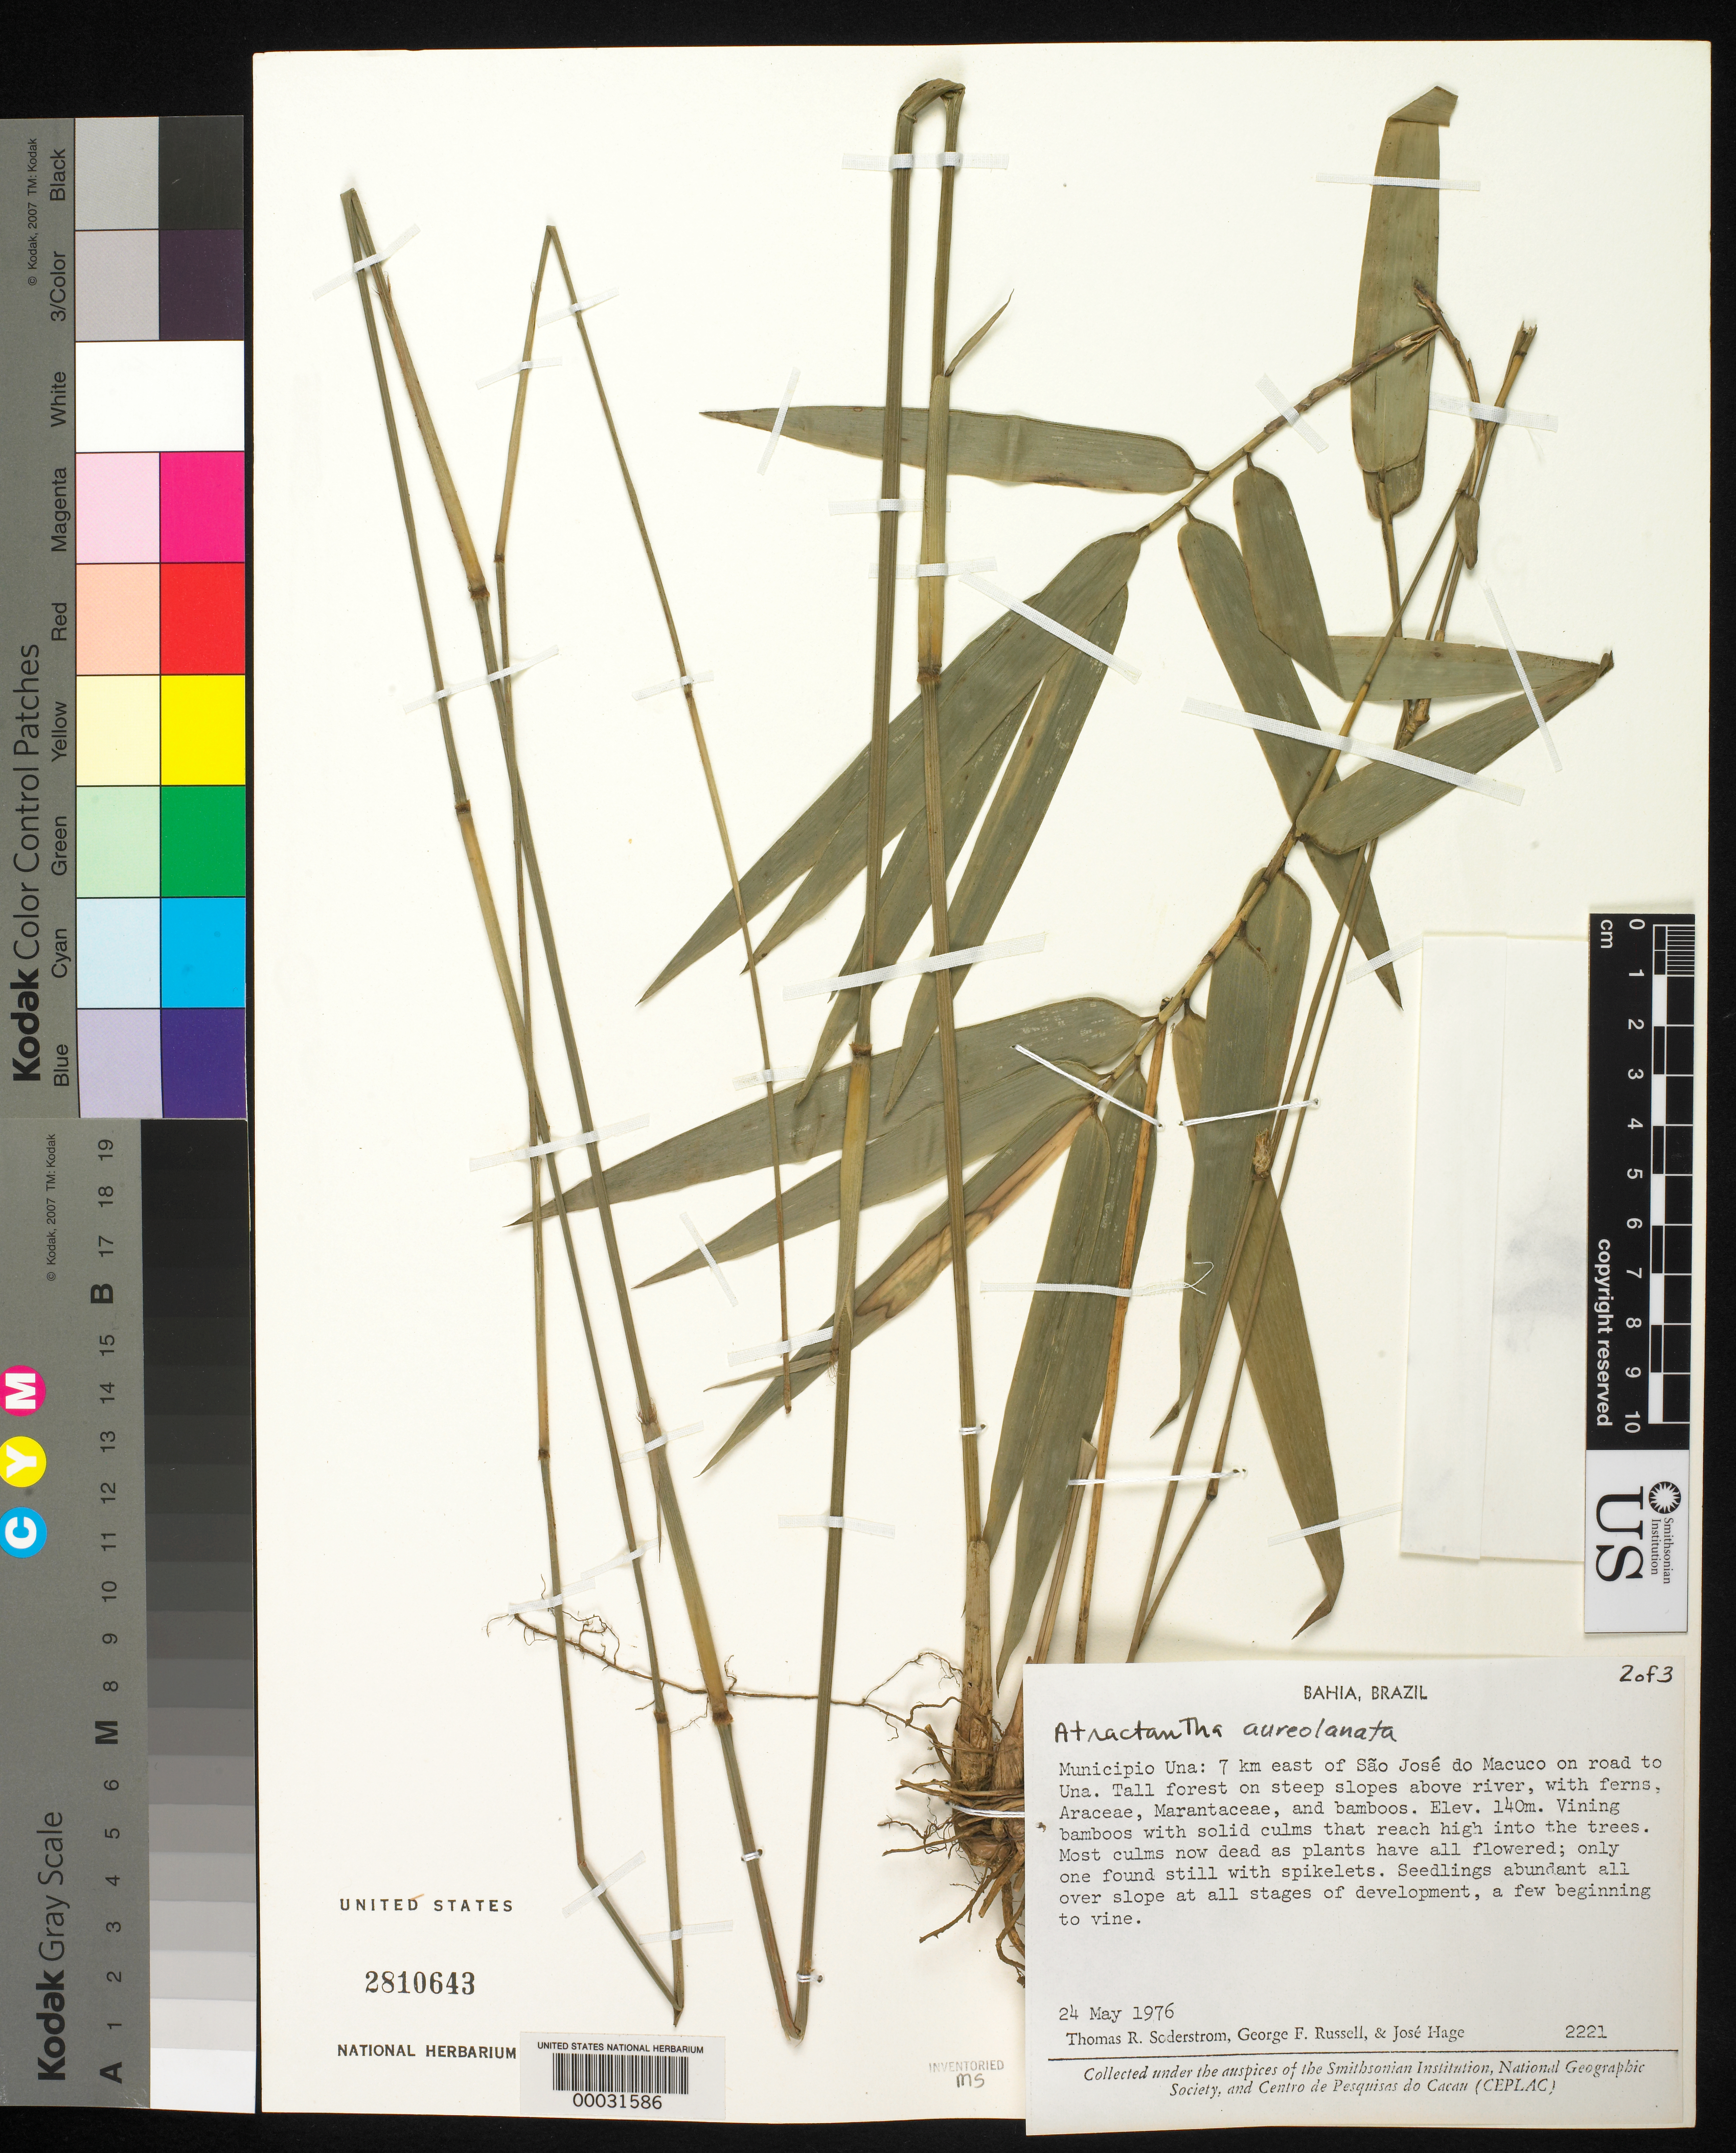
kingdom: Plantae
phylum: Tracheophyta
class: Liliopsida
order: Poales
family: Poaceae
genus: Atractantha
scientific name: Atractantha aureolanata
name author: Judz.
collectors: T. R. Soderstrom, G. Russell & J. Hage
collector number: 2221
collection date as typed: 24 May 1976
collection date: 1976-05-24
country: Brazil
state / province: Bahia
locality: Una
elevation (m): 140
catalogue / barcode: US 2810643